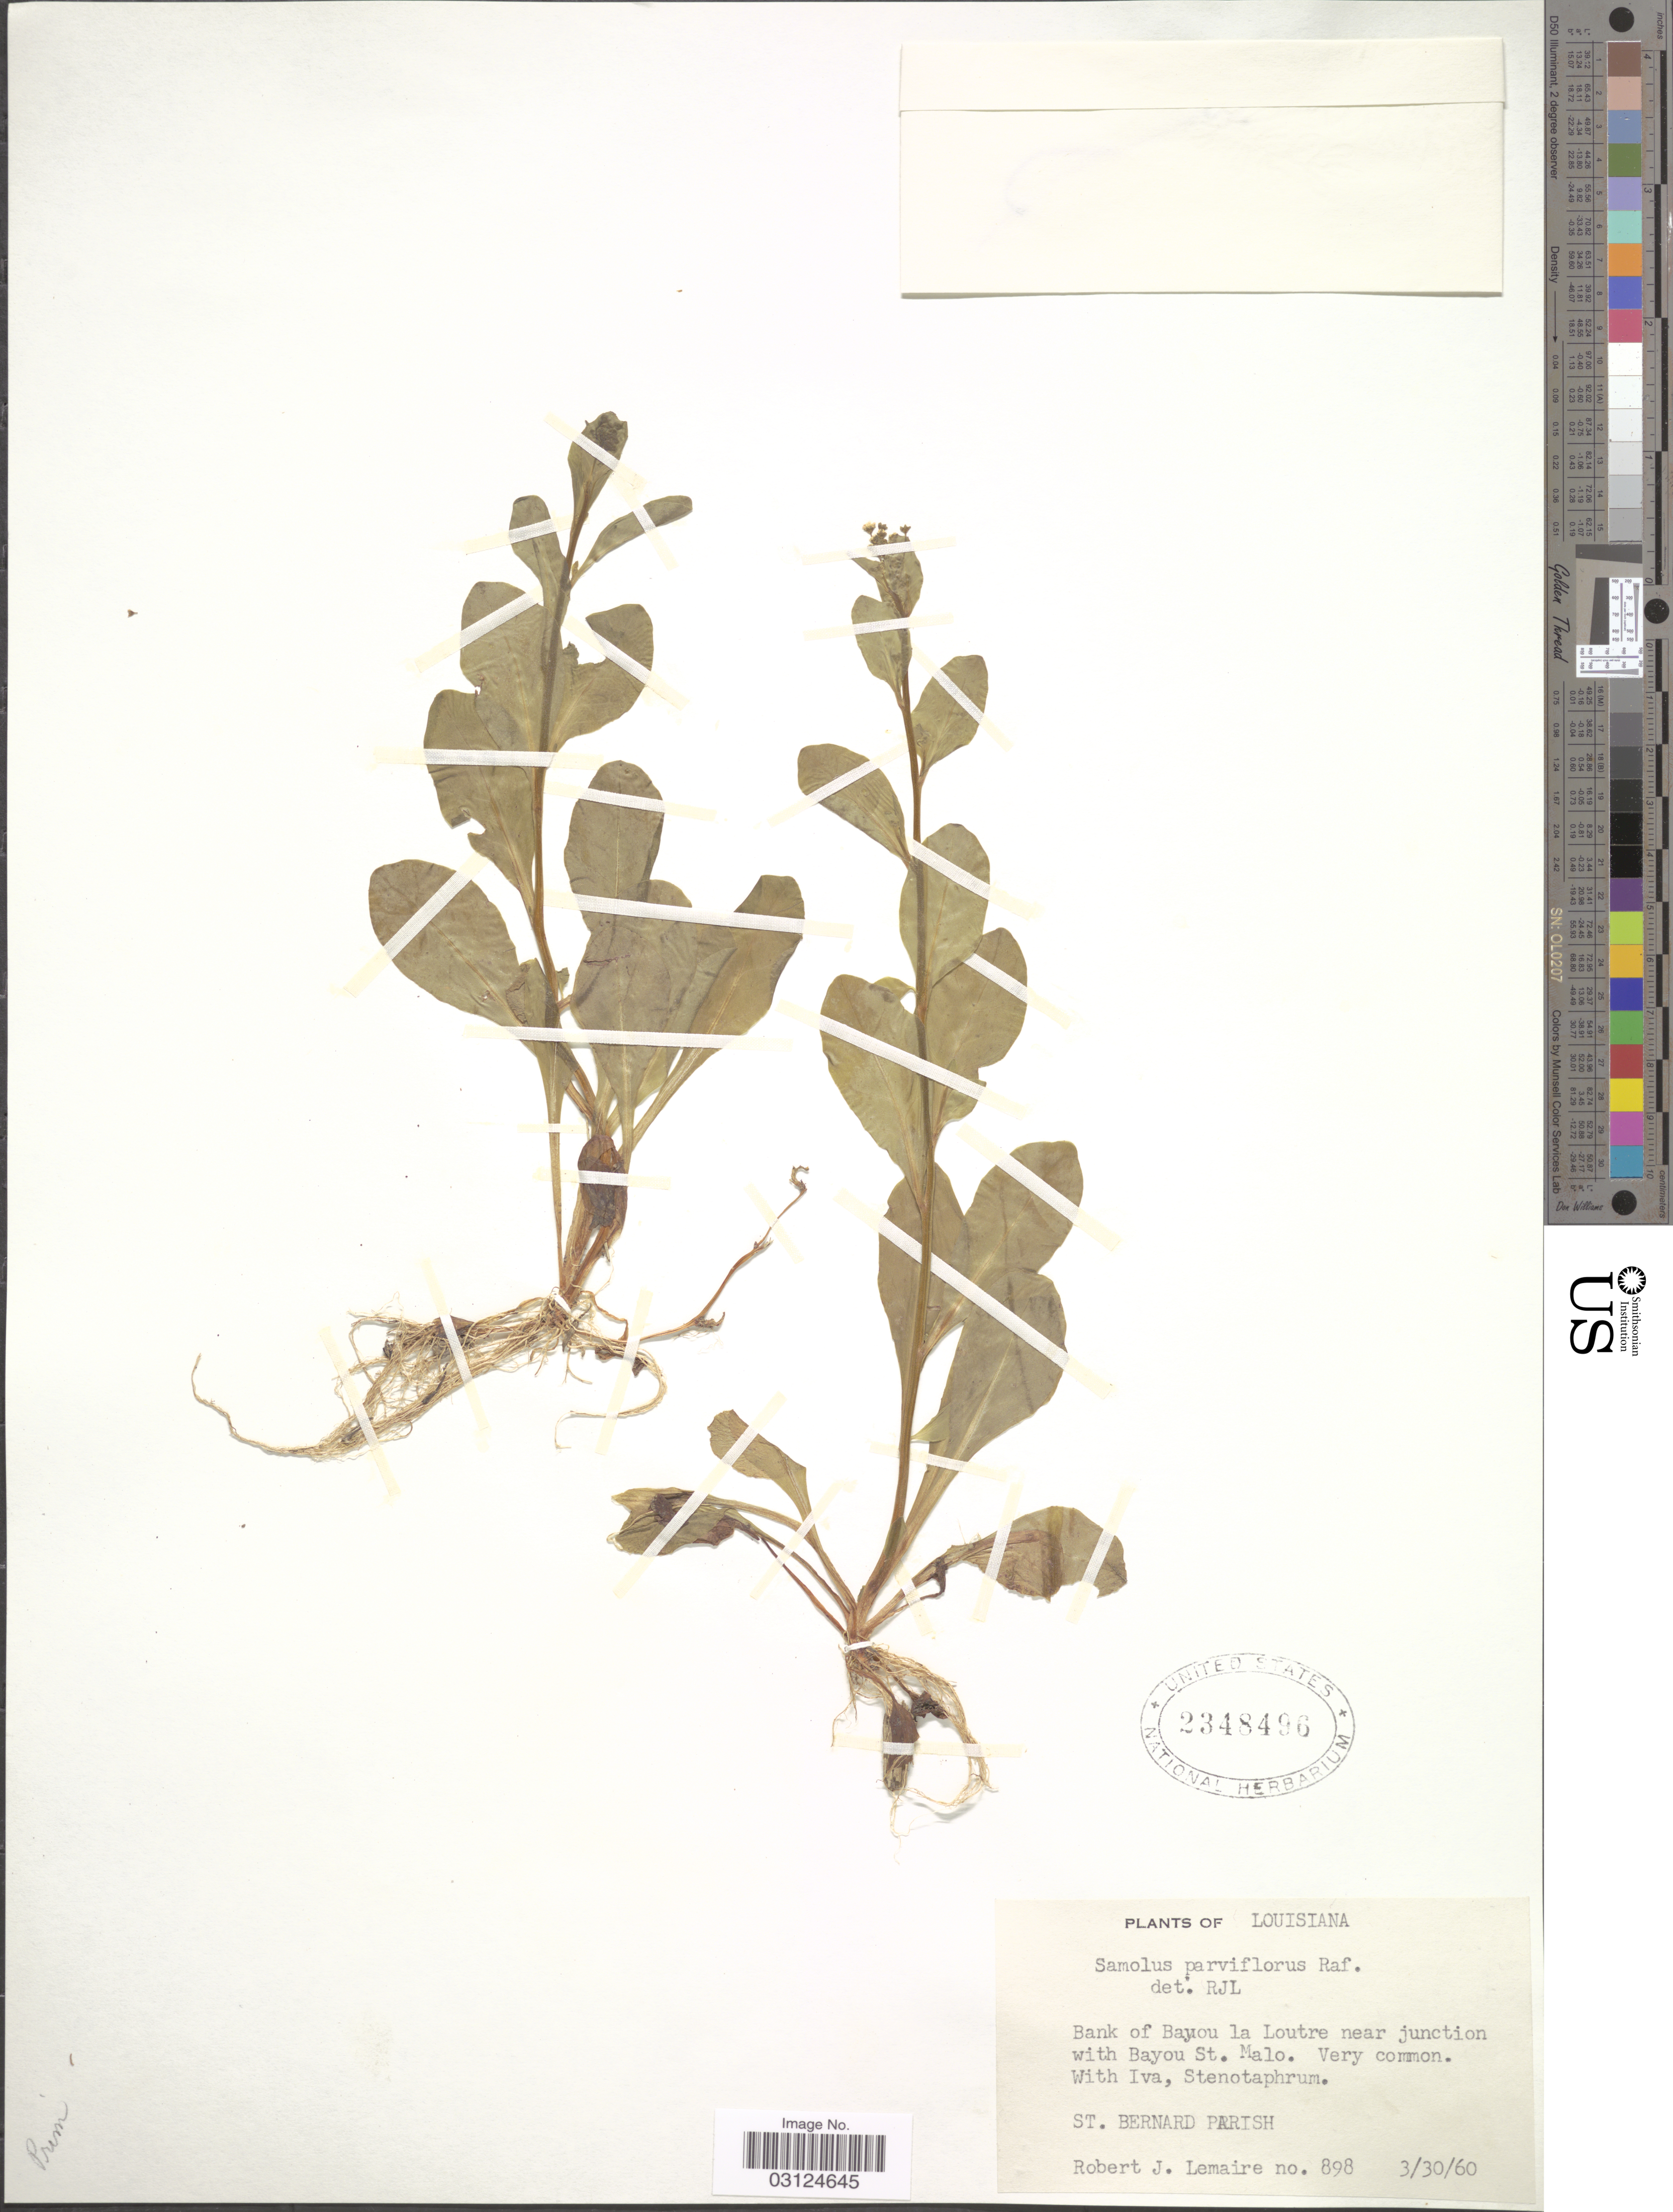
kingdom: Plantae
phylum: Tracheophyta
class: Magnoliopsida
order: Ericales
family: Primulaceae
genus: Samolus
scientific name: Samolus parviflorus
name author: Raf.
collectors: R. J. Lemaire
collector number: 898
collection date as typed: Transcribed d/m/y: 30/3/60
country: United States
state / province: Louisiana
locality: Bank of Bayou la Loutre near junction with Bayou St. Malo. St. Bernard Parish.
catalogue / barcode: US 2348496